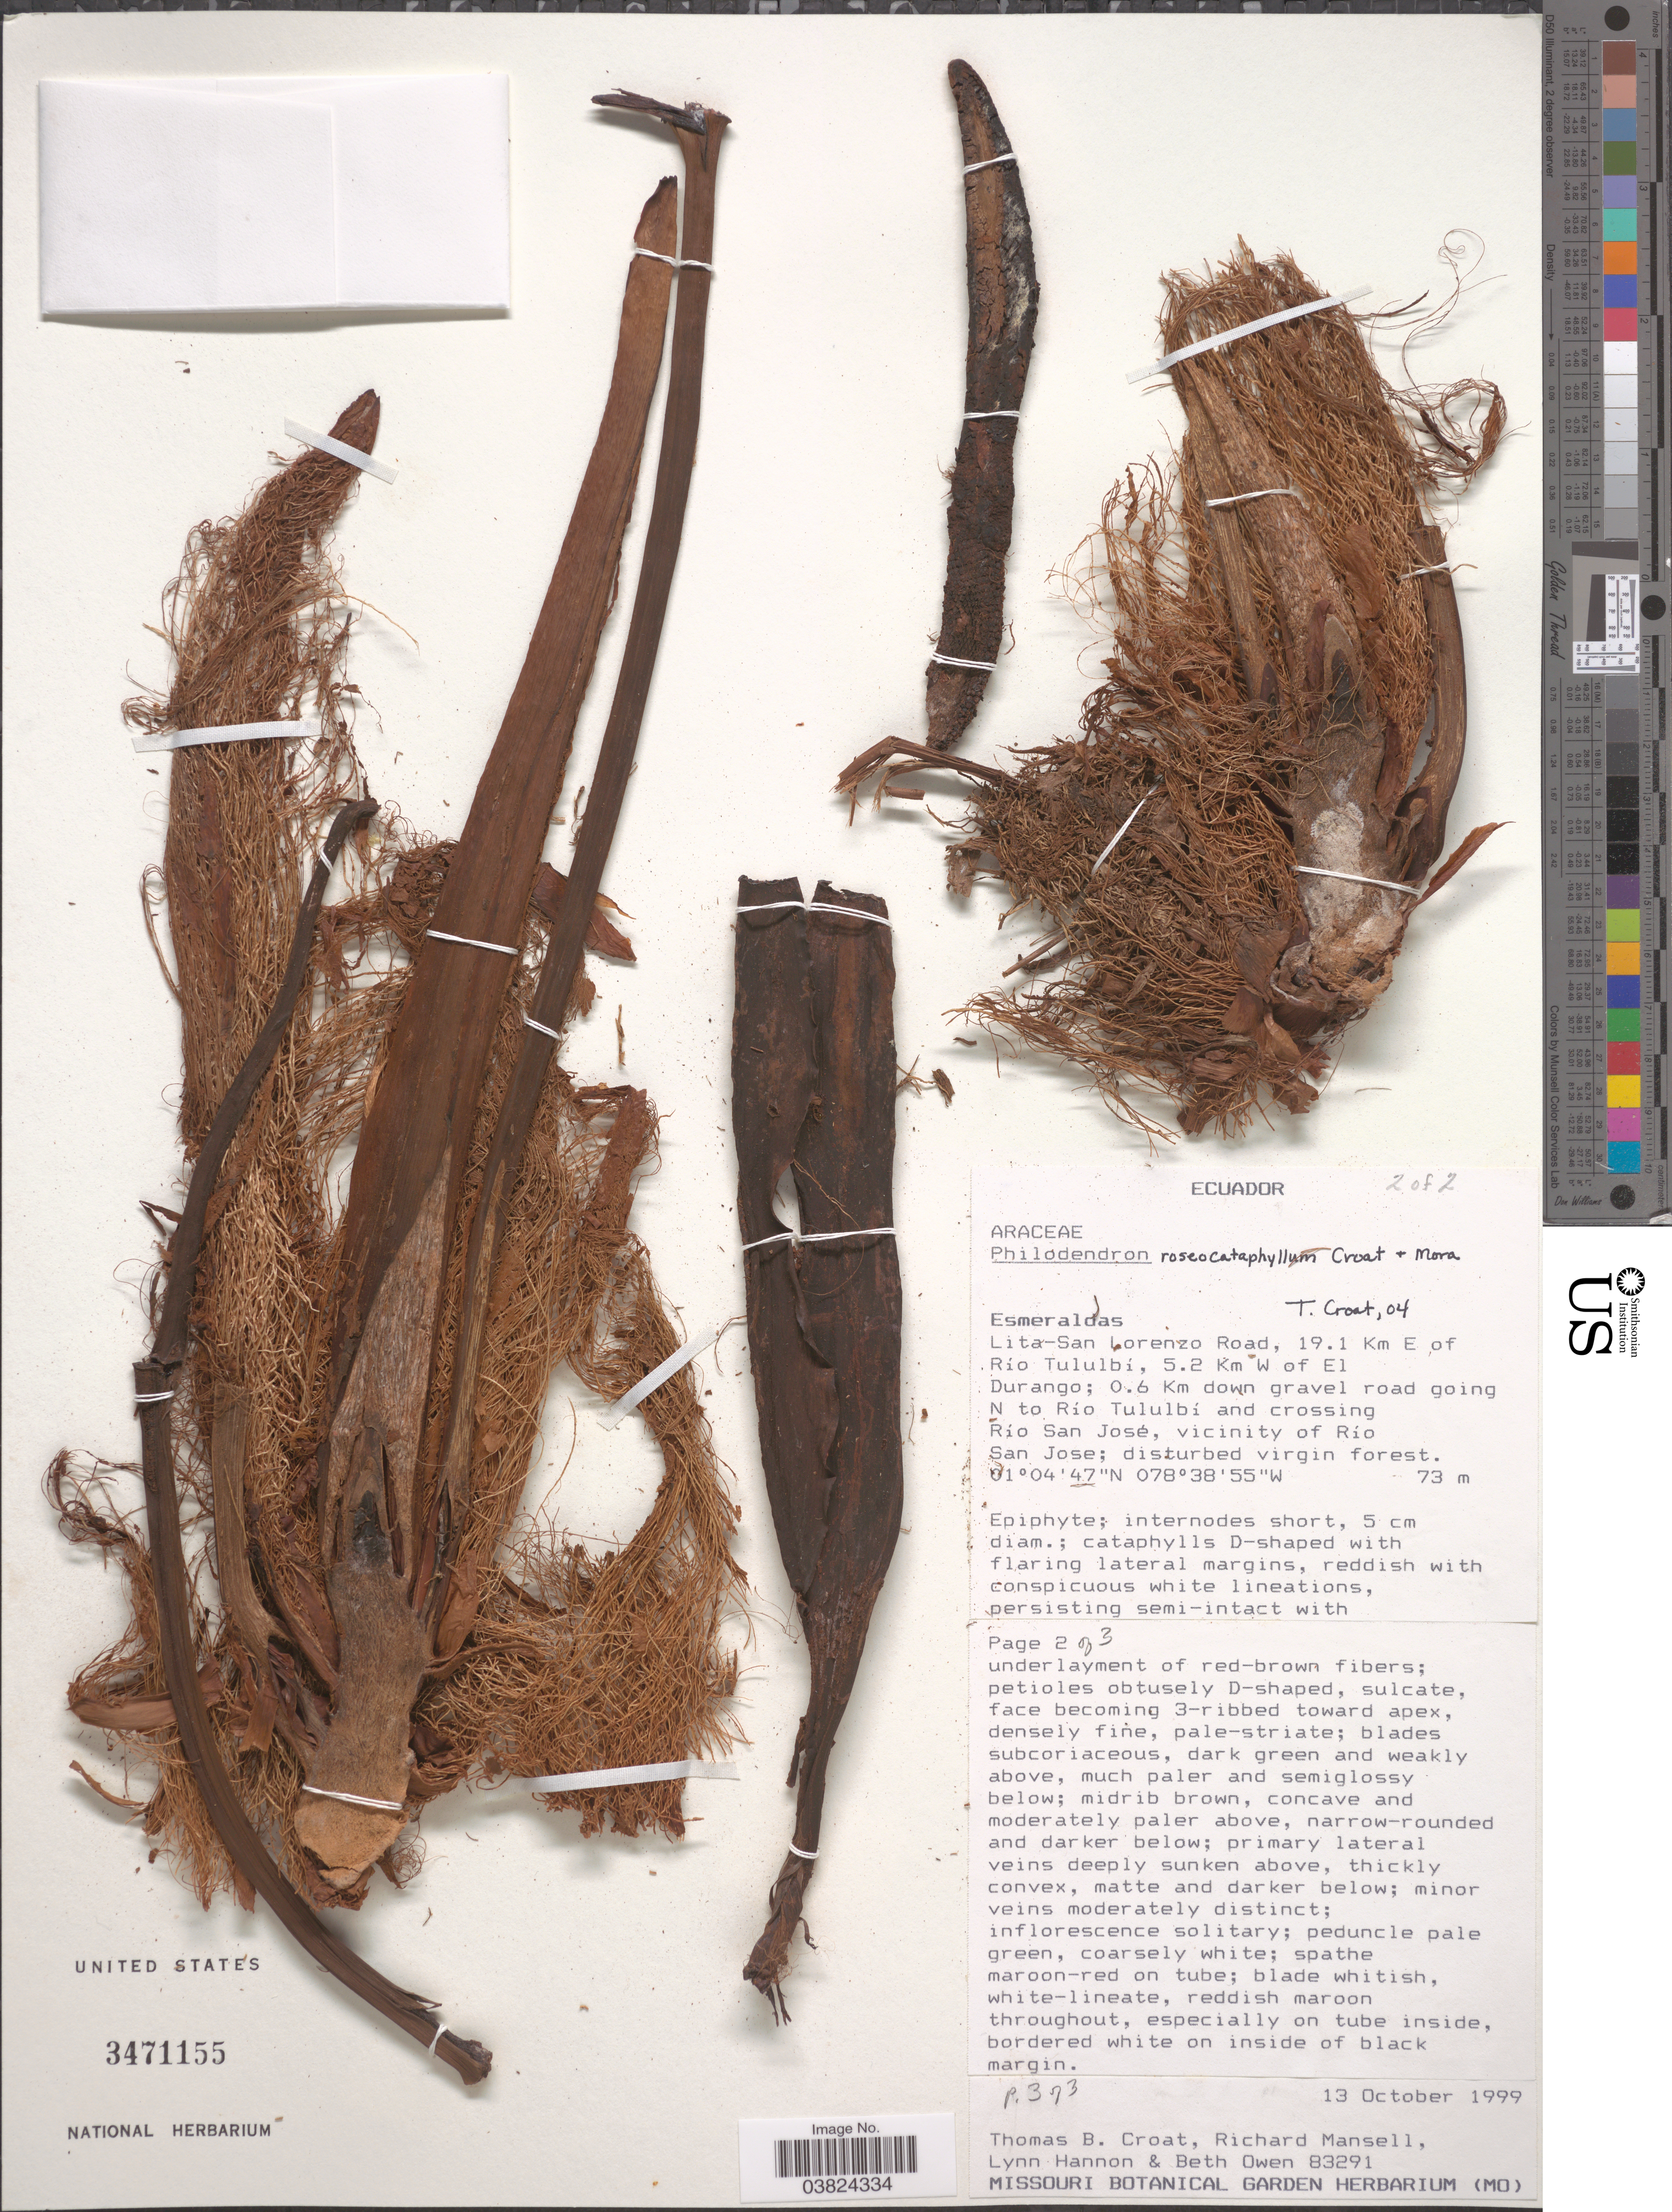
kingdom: Plantae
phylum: Tracheophyta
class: Liliopsida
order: Alismatales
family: Araceae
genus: Philodendron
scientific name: Philodendron roseocataphyllum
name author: Croat & M.M. Mora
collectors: T. B. Croat, R. Mansell, L. Hannon & B. Owen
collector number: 83291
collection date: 1999-10-13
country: Ecuador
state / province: Esmeraldas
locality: Lita-San Lorenzo Road, 19.1 Km E of Río Tululbí, 5.2 Km W of El Durango; 0.6 Km down gravel road going N to Río Tululbí and crossing Río San José, vicinity of Río San José.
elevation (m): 73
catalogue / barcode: US 3471155